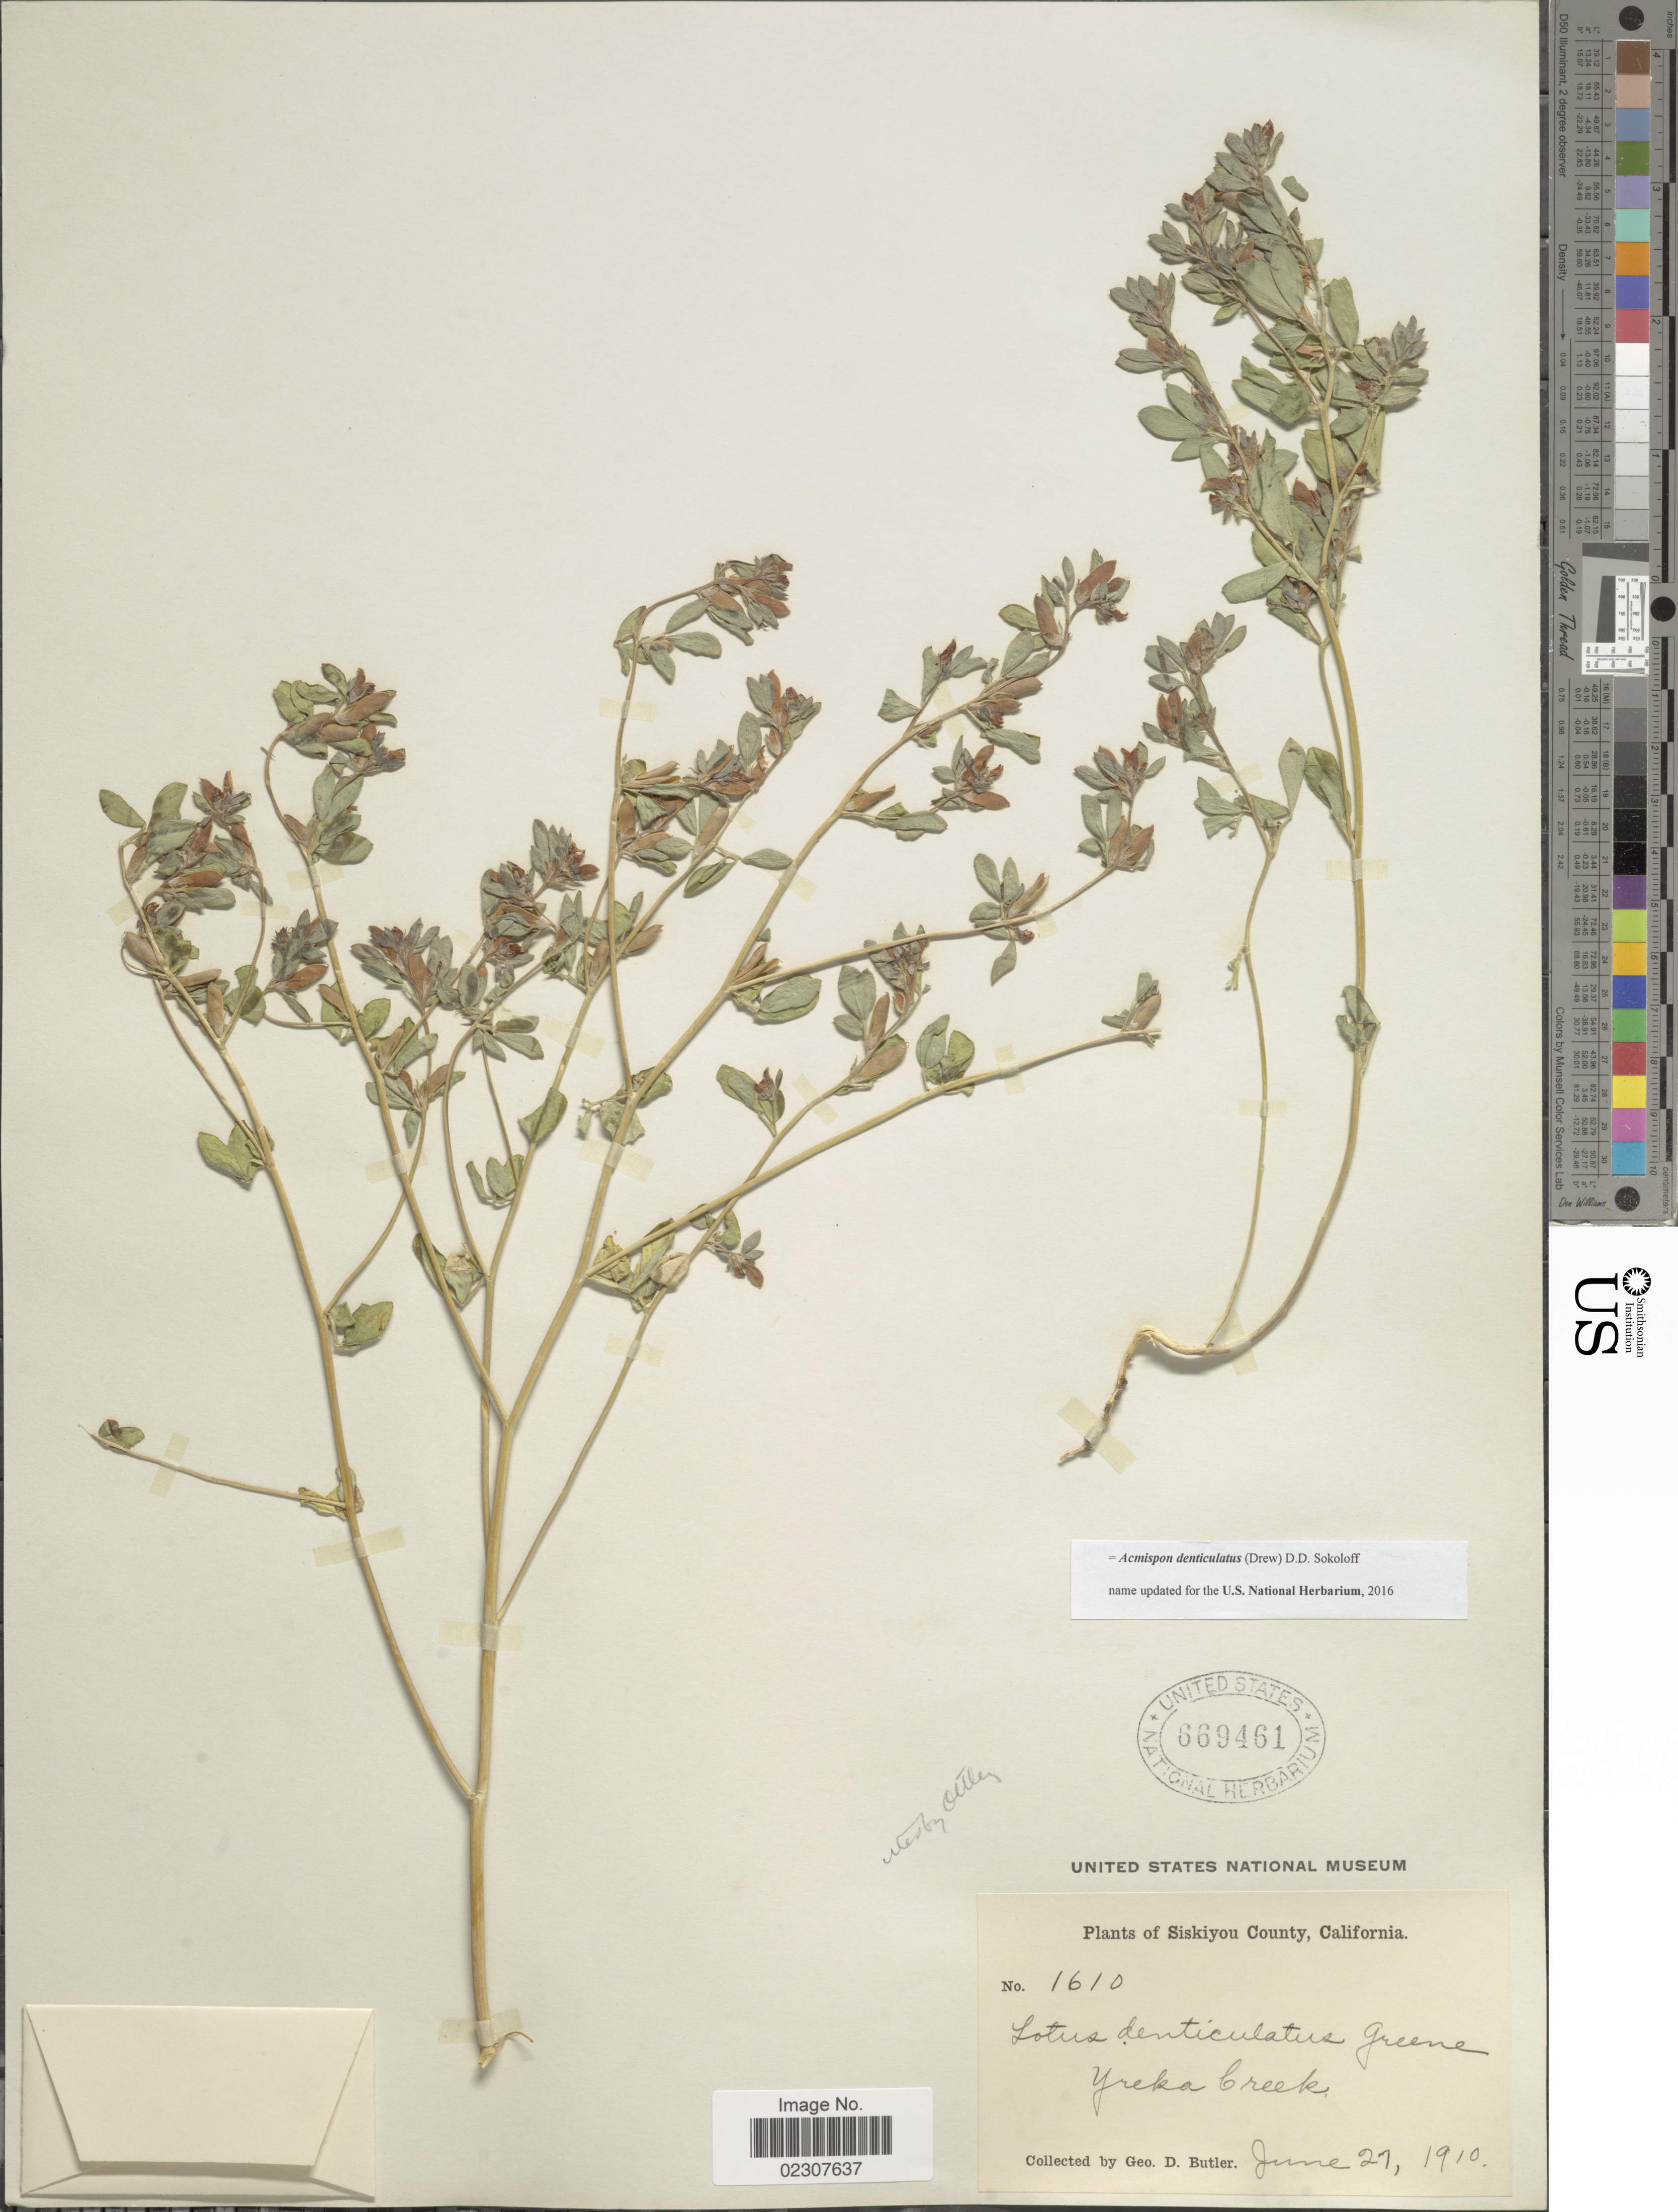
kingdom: Plantae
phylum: Tracheophyta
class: Magnoliopsida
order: Fabales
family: Fabaceae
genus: Acmispon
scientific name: Acmispon denticulatus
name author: (Drew) D.D. Sokoloff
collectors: G. D. Butler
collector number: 1610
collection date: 1910-06-27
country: United States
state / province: California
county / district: Siskiyou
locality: Siskiyou County, Yreka Creek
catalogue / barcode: US 669461